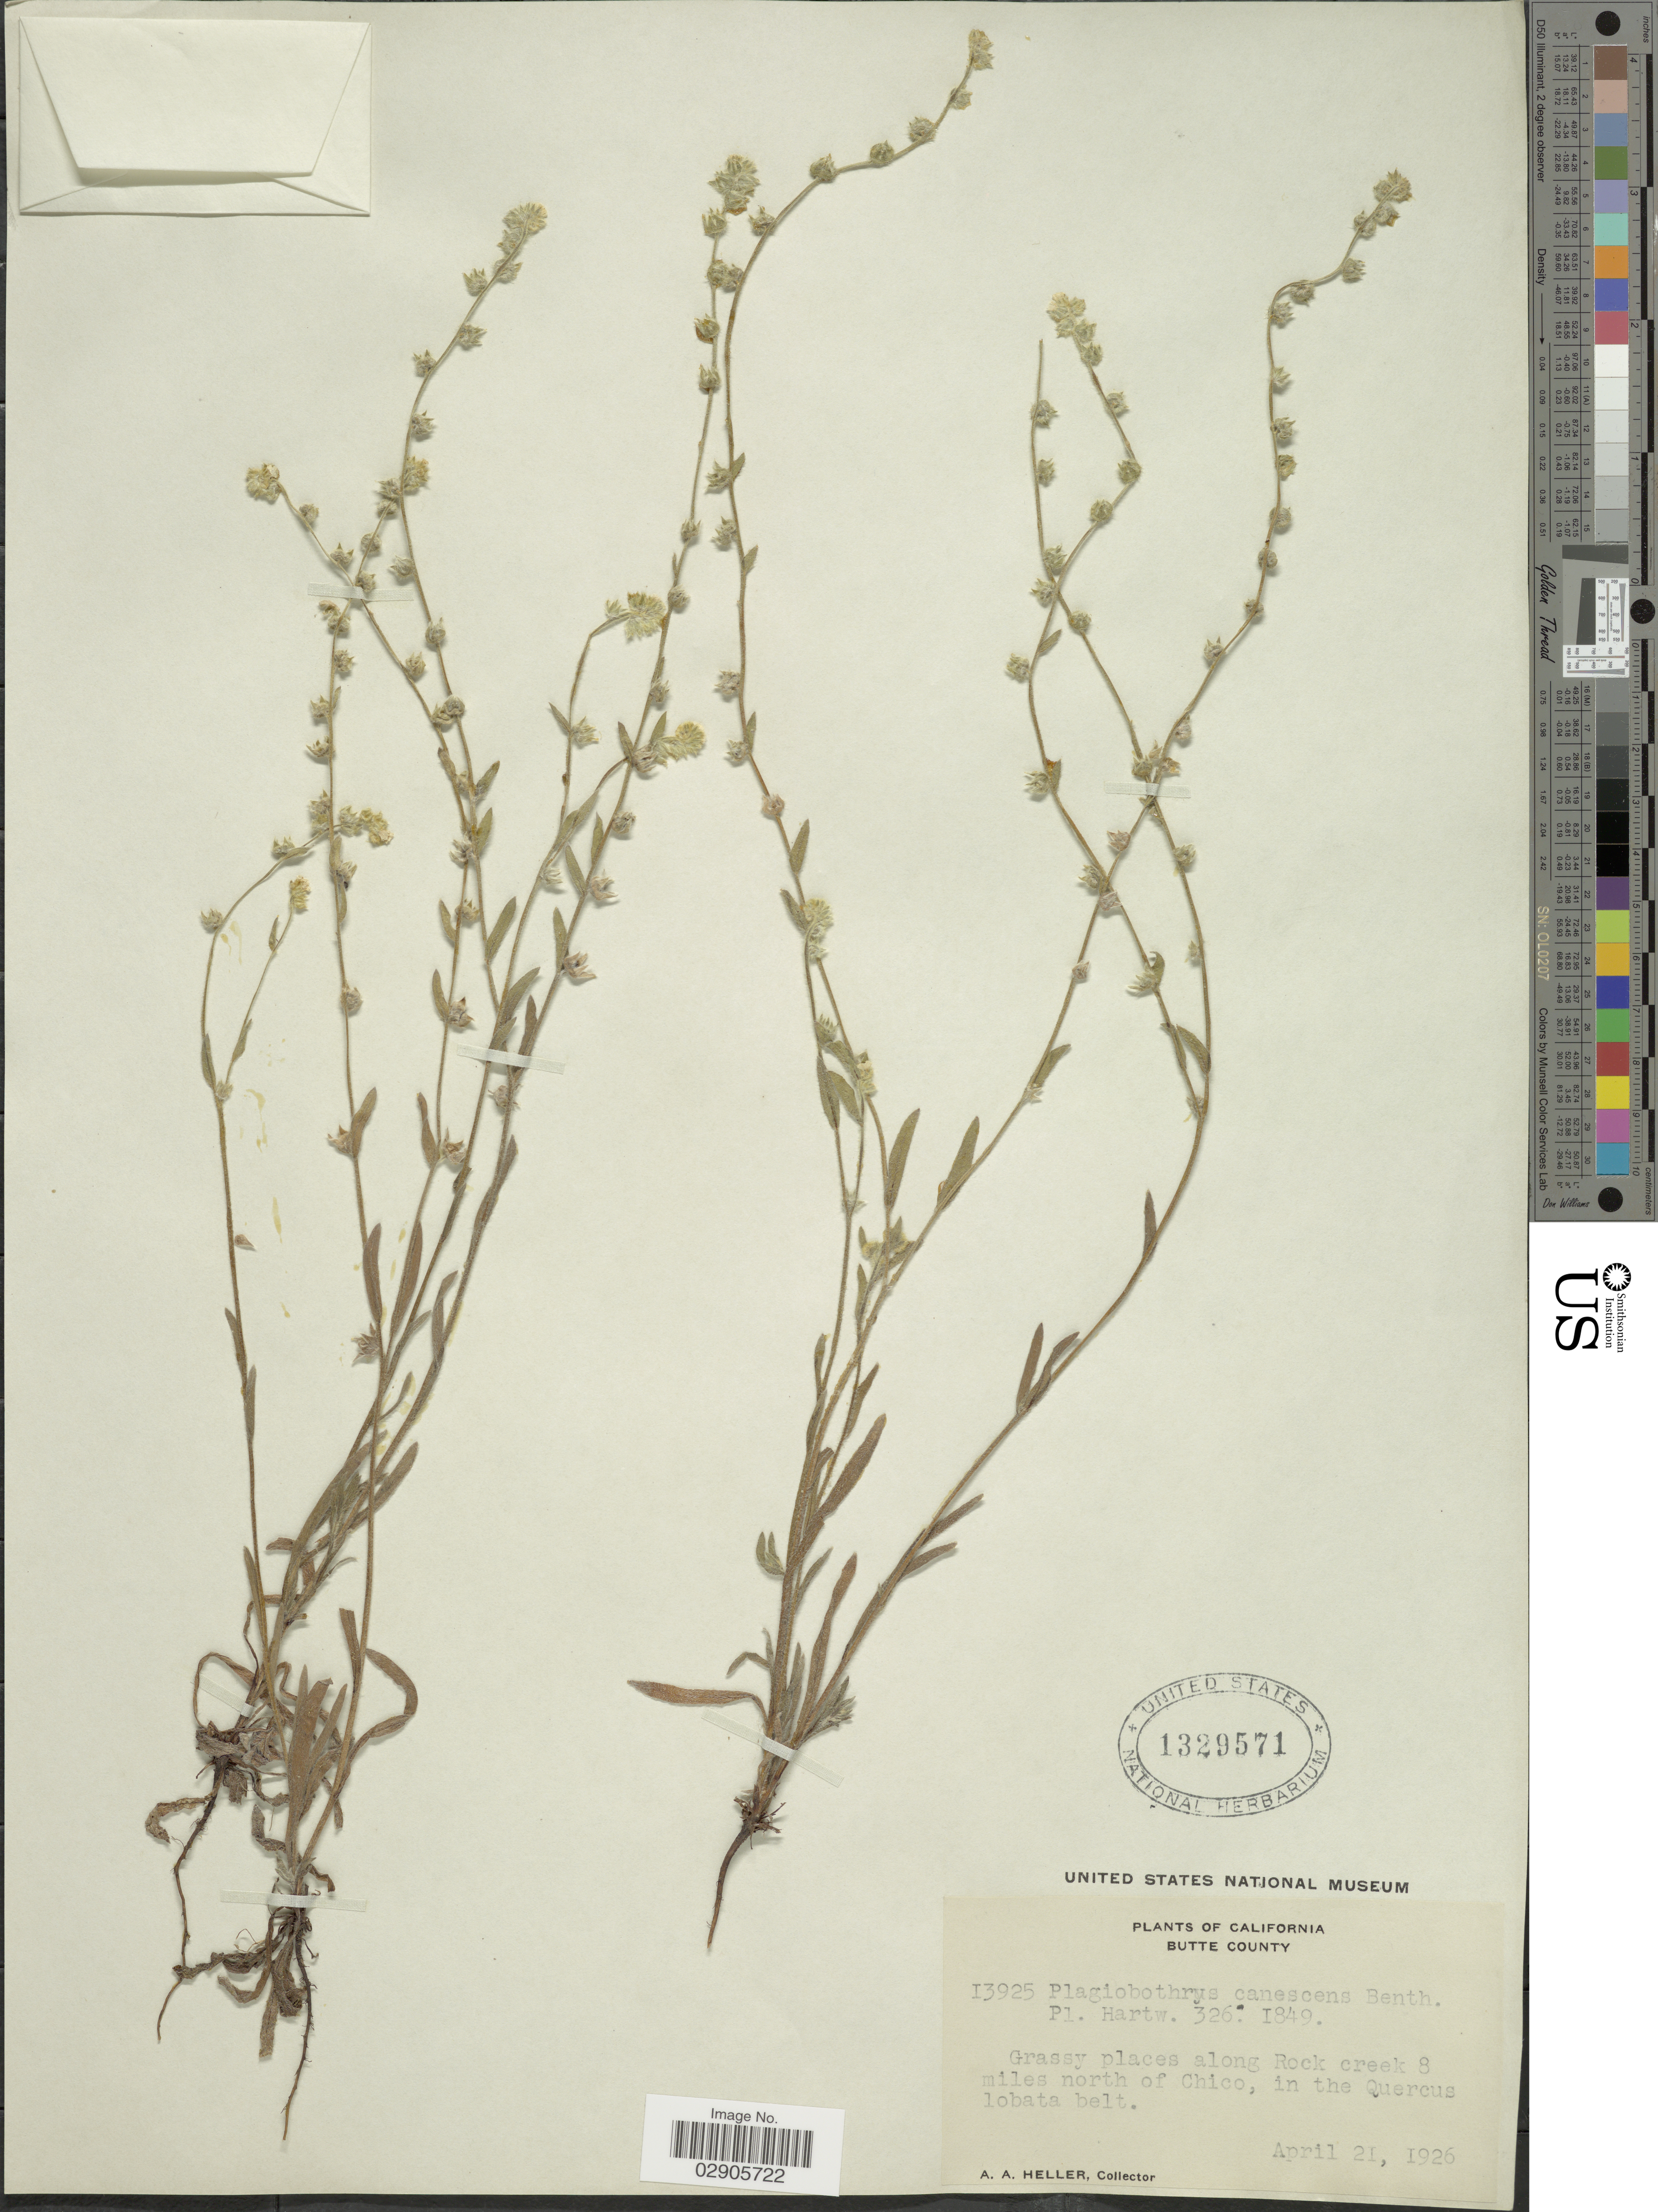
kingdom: Plantae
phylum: Tracheophyta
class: Magnoliopsida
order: Boraginales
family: Boraginaceae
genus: Plagiobothrys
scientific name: Plagiobothrys canescens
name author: Benth.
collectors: A. A. Heller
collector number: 13925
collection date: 1926-04-21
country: United States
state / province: California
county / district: Butte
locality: Butte County. Grassy places along Rock creek 8 miles north of Chico, in the Quercus lobata belt.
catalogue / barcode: US 1329571